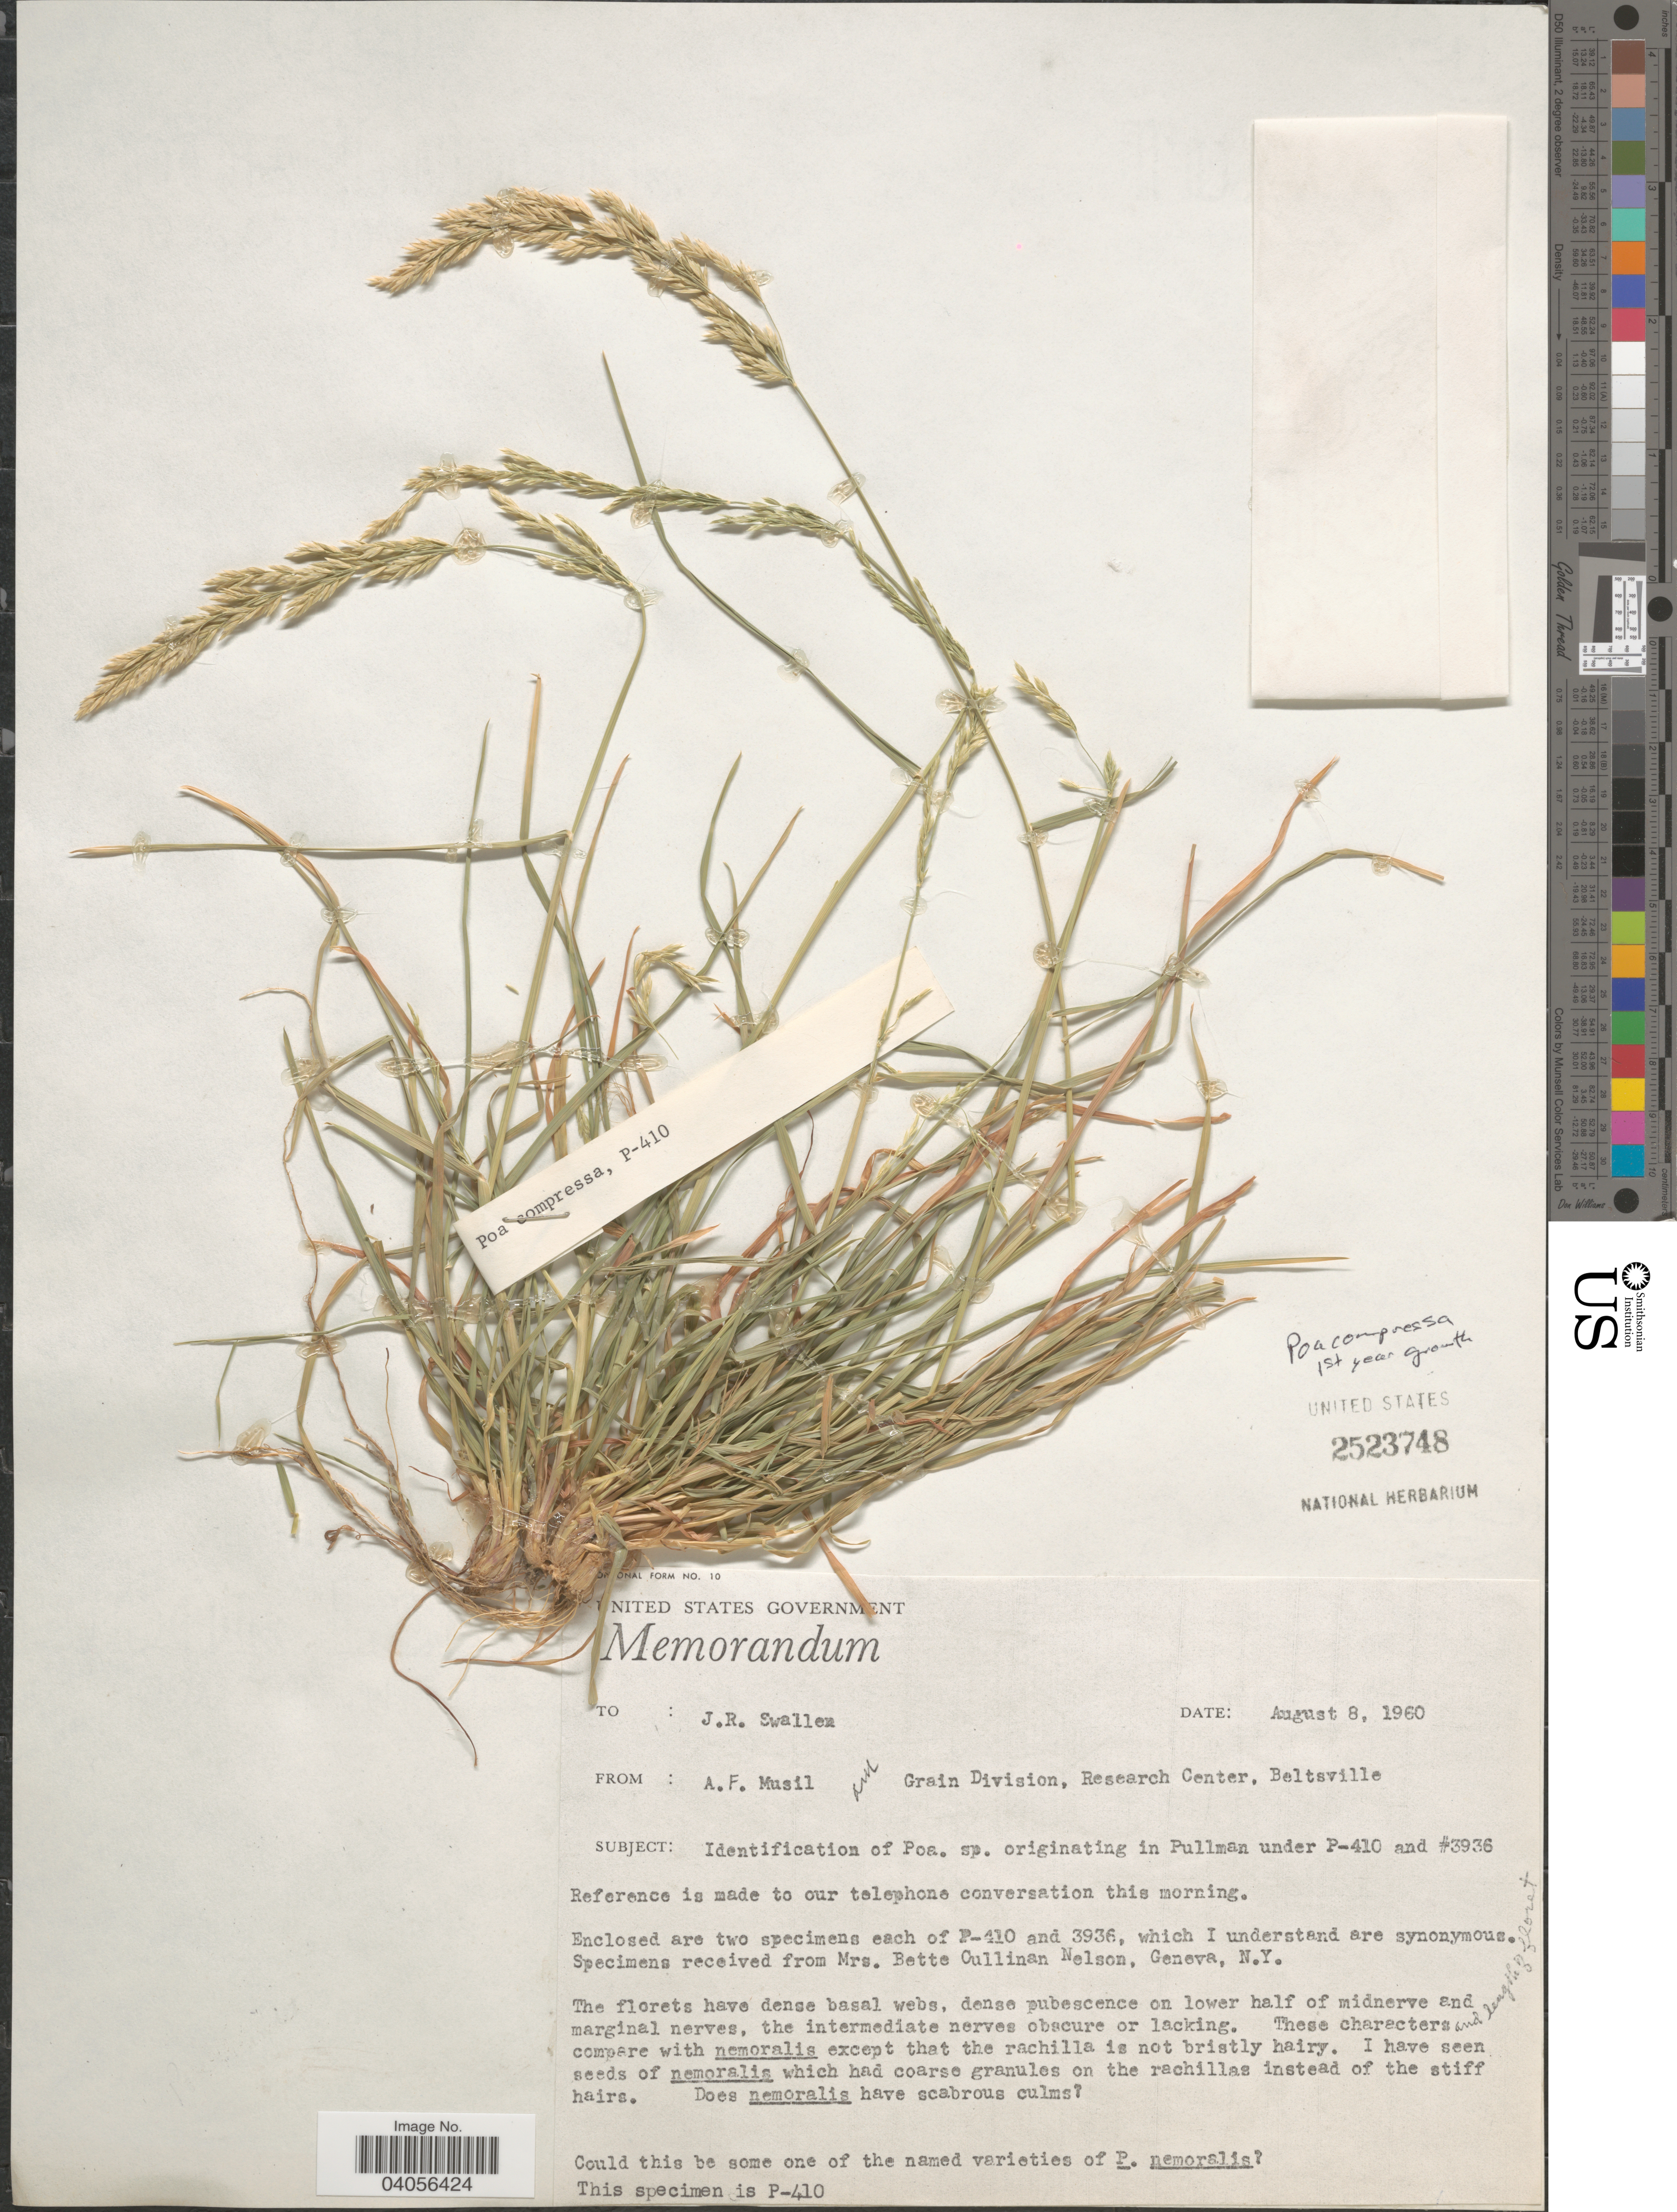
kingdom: Plantae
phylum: Tracheophyta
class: Liliopsida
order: Poales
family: Poaceae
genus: Poa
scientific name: Poa compressa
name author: L.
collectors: B. Nelson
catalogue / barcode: US 2523748